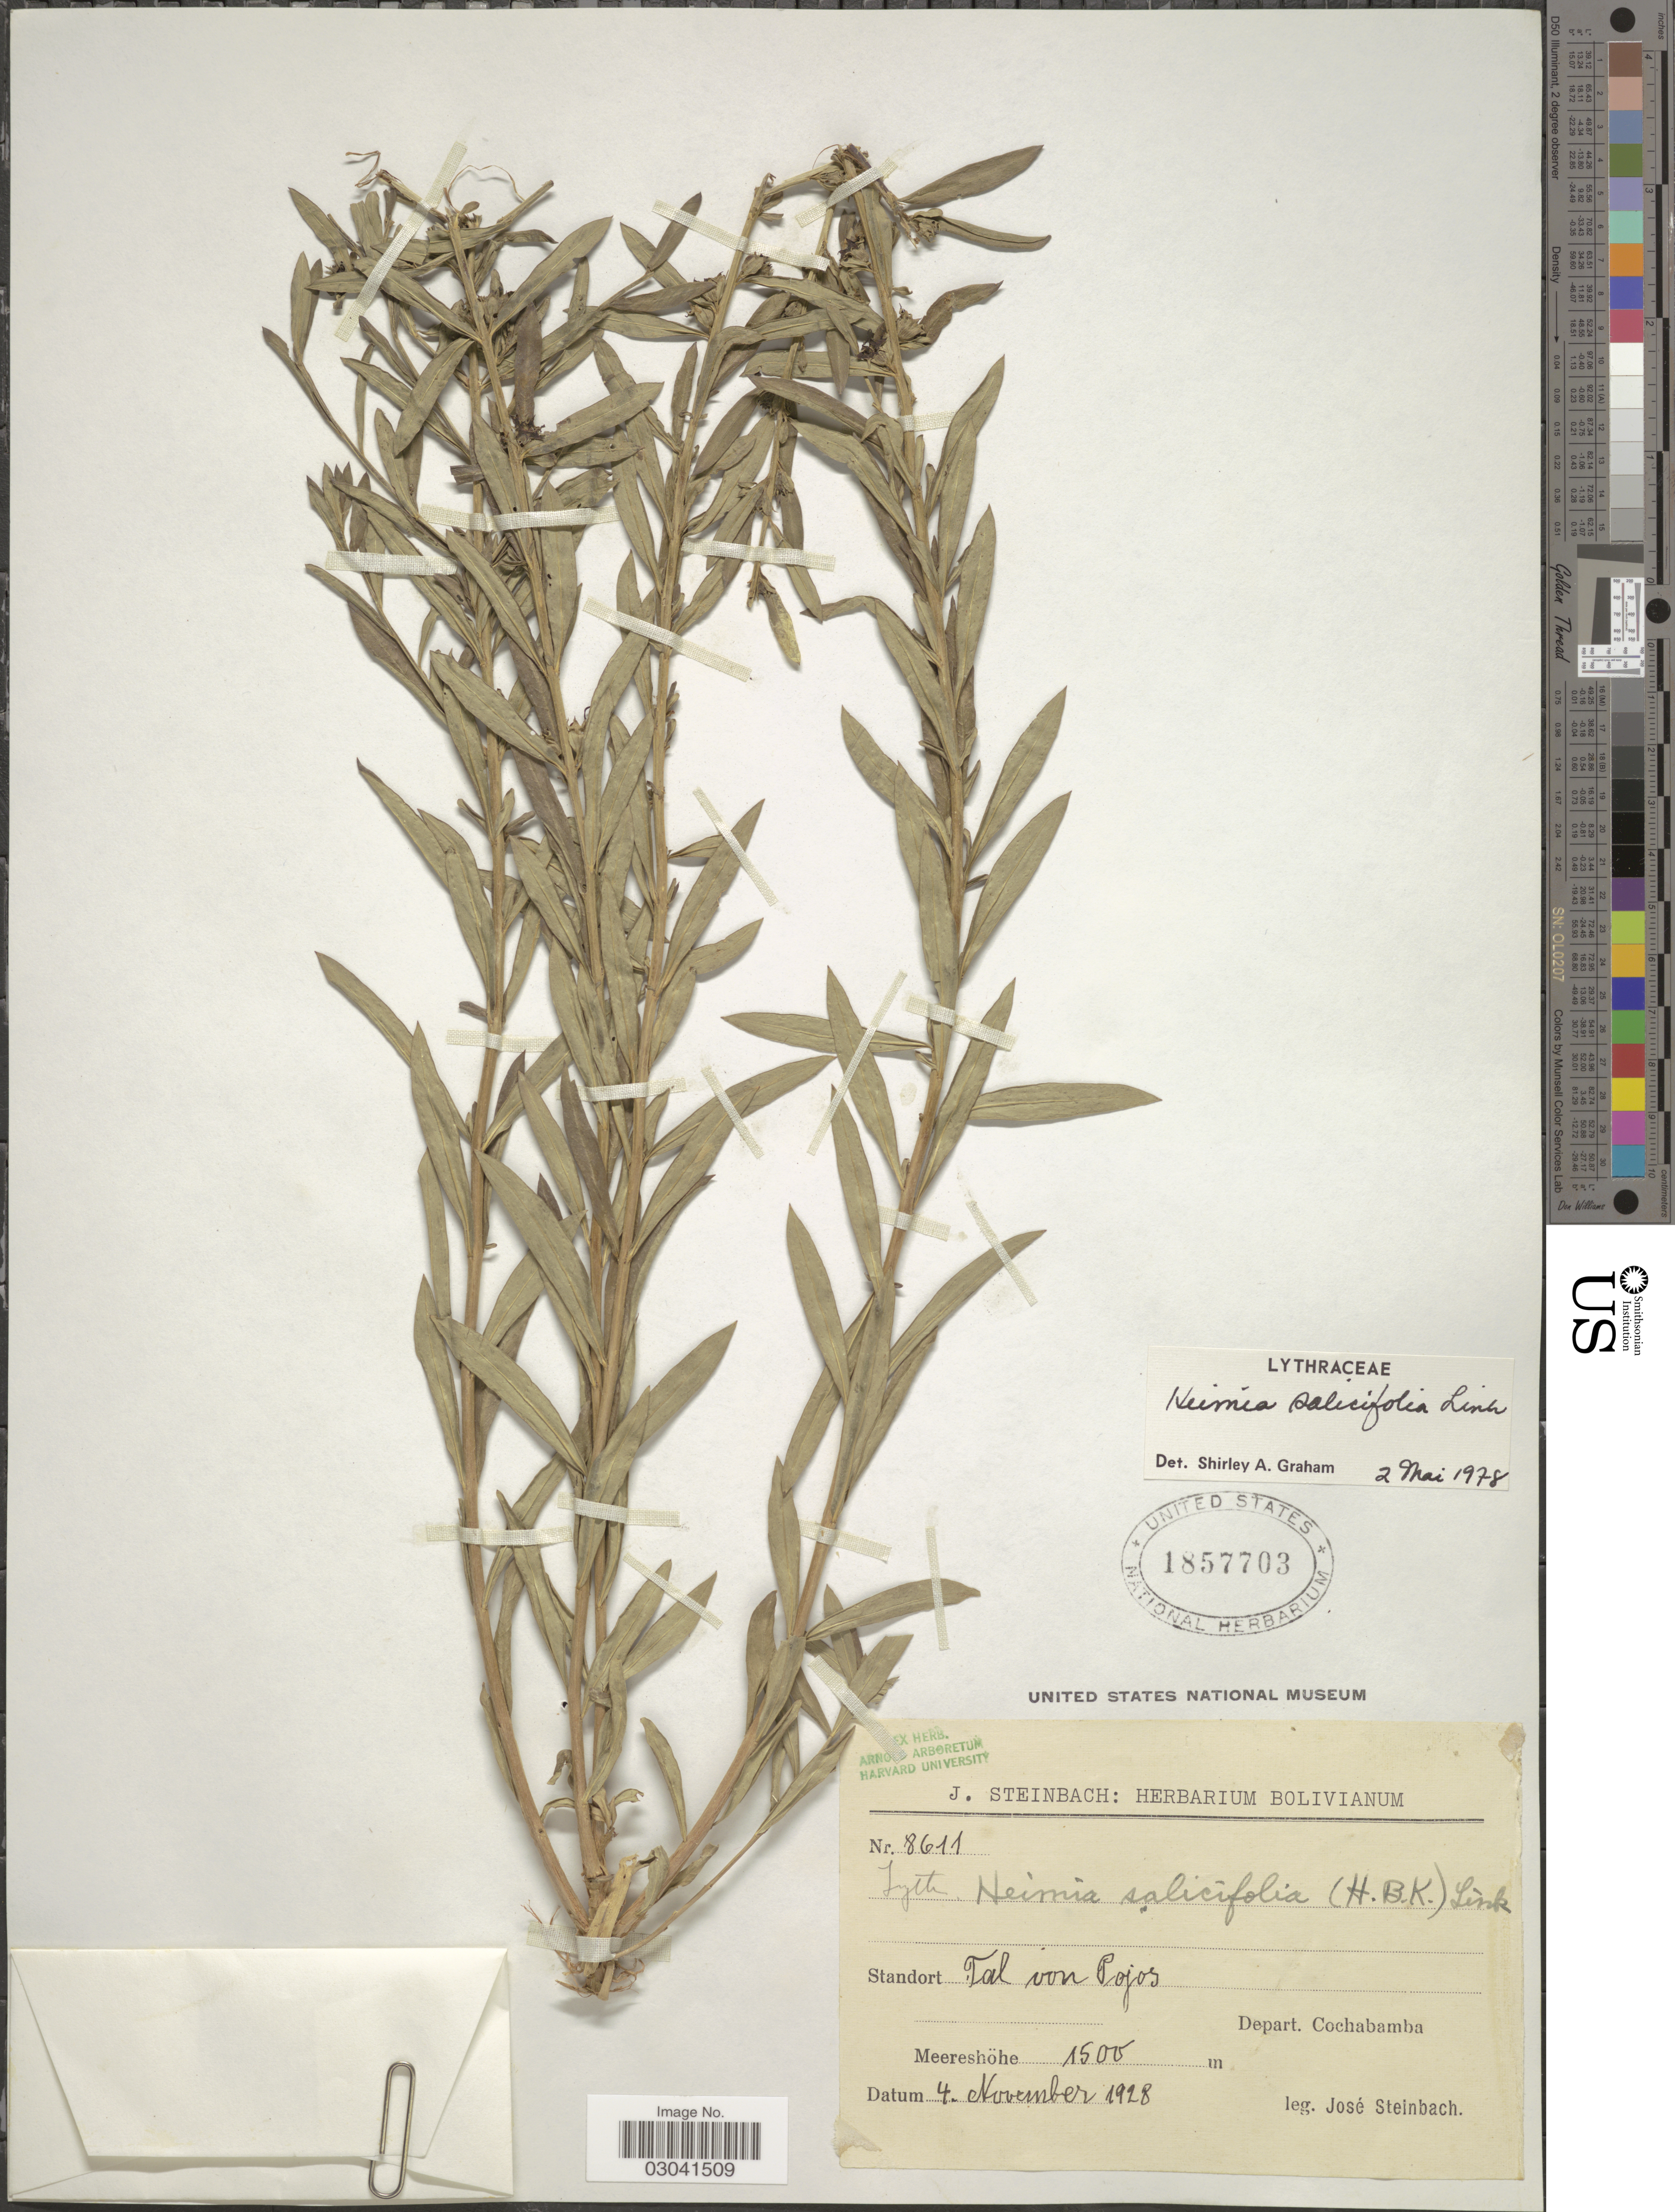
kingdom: Plantae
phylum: Tracheophyta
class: Magnoliopsida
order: Myrtales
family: Lythraceae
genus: Heimia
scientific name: Heimia salicifolia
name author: Link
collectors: J. Steinbach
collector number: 8611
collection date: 1928-11-04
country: Bolivia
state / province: Cochabamba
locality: Tal von Pojos. Depart. Cochabamba.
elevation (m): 1500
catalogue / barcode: US 1857703